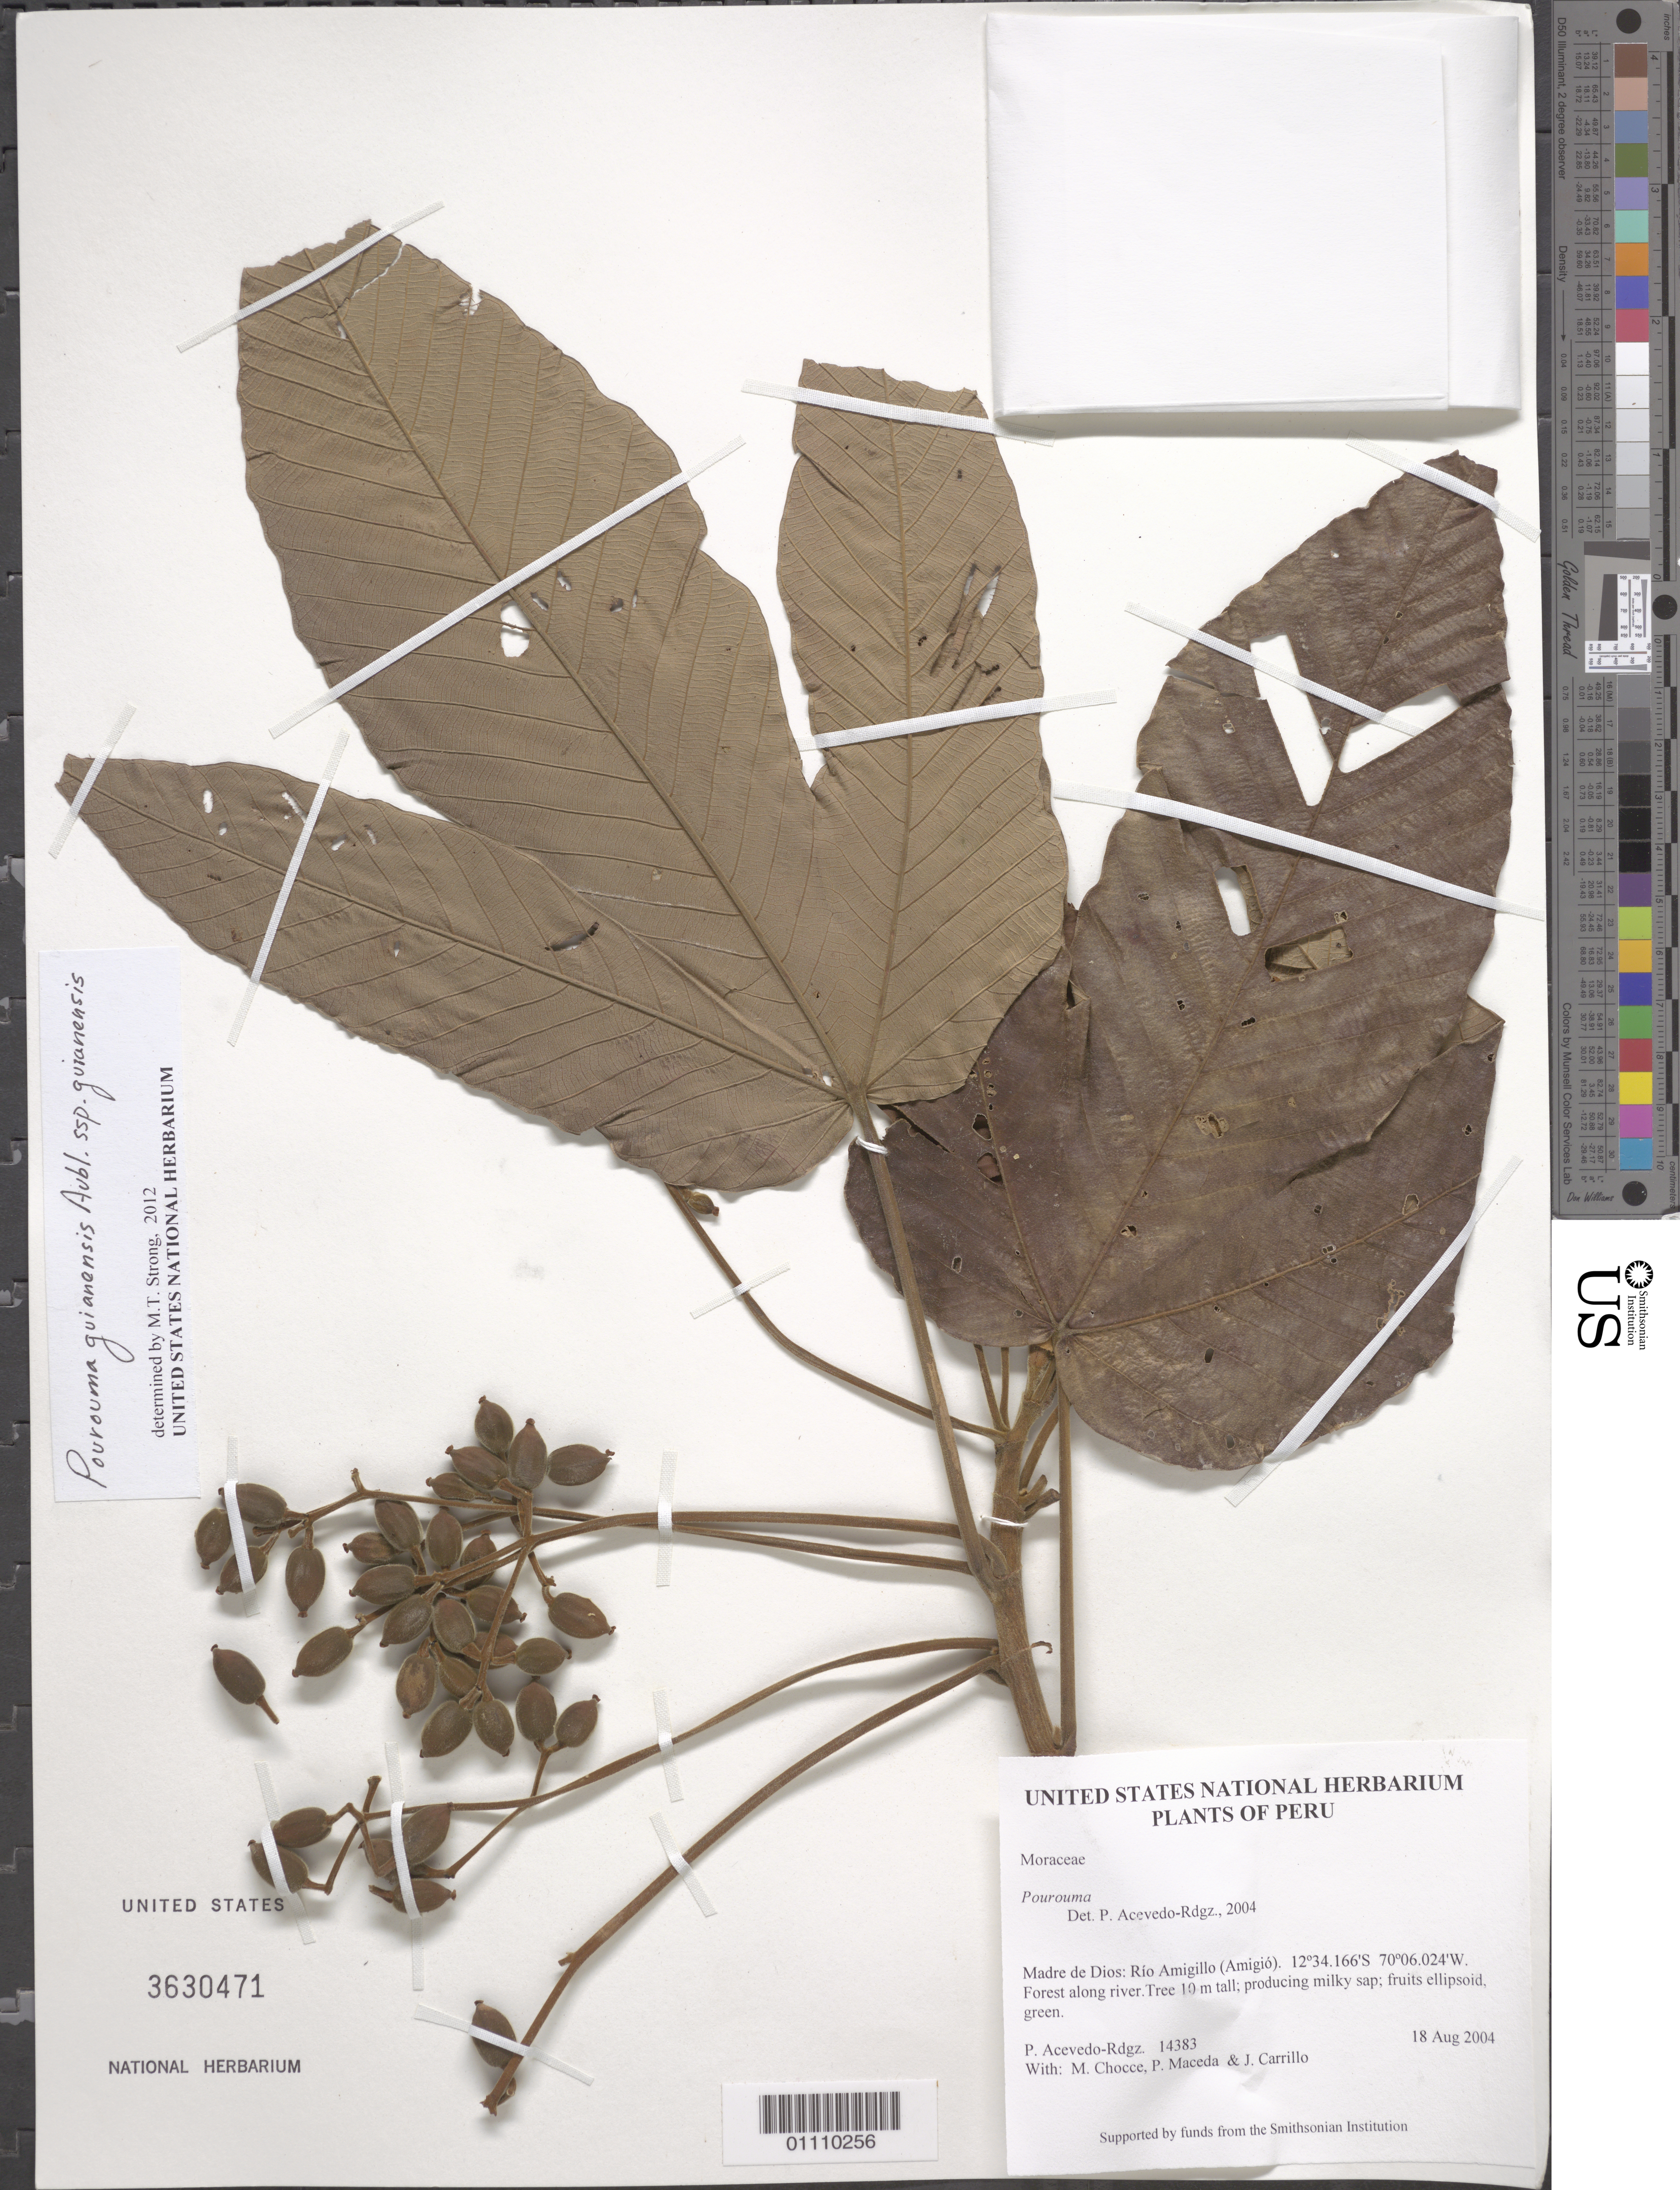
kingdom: Plantae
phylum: Tracheophyta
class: Magnoliopsida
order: Rosales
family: Urticaceae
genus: Pourouma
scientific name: Pourouma guianensis subsp. guianensis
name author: Aubl.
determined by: Strong, M. T., (US), Smithsonian Institution - National Museum of Natural History (UNITED STATES)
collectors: P. Acevedo-Rodr., M. Chocce, P. Maceda & J. Carrillo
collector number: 14383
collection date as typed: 18 Aug 2004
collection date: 2004-08-18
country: Peru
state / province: Madre de Dios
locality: Madre de Dios: Río Amigillo (Amigió)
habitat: Forest along river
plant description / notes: NY, K, MO, GH, F, US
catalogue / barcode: US 3630471